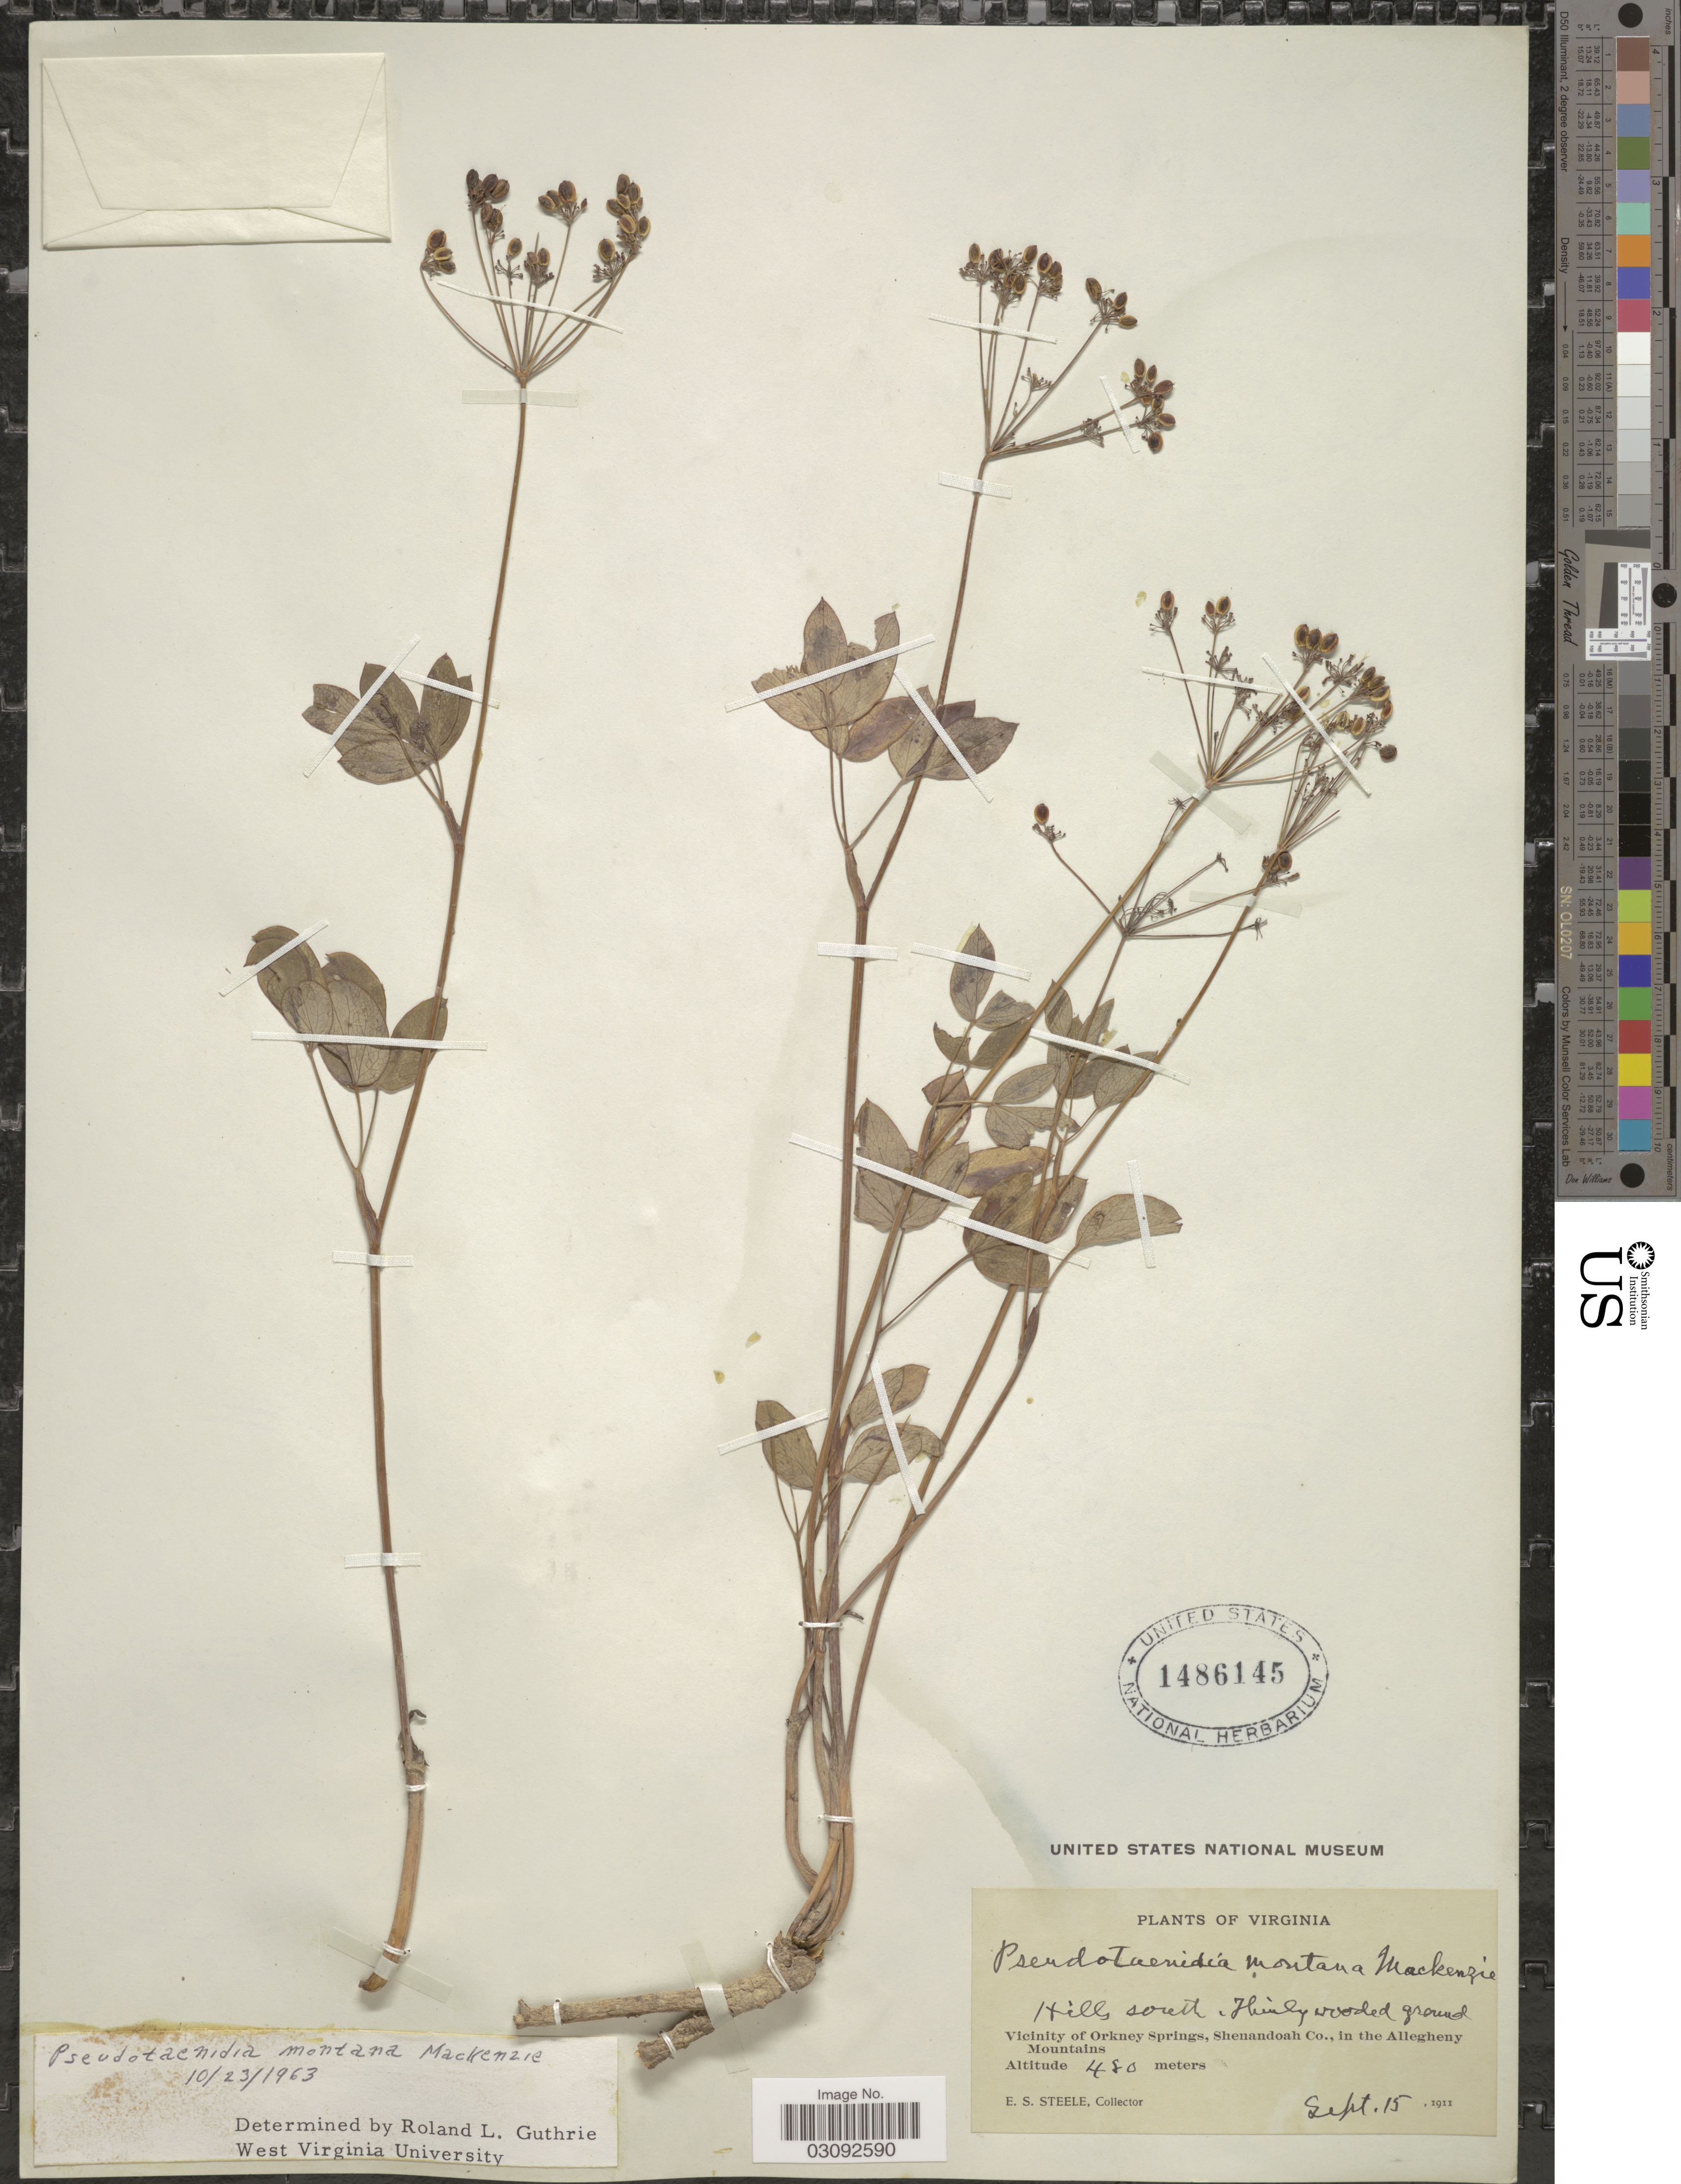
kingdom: Plantae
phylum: Tracheophyta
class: Magnoliopsida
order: Apiales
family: Apiaceae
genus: Pseudotaenidia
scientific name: Pseudotaenidia montana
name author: Mack.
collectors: E. Steele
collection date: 1911-09-15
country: United States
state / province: Virginia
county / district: Shenandoah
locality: Hills south. Vicinity of Orkney Springs, Shenandoah Co., in the Allegheny Mountains.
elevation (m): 480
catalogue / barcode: US 1486145